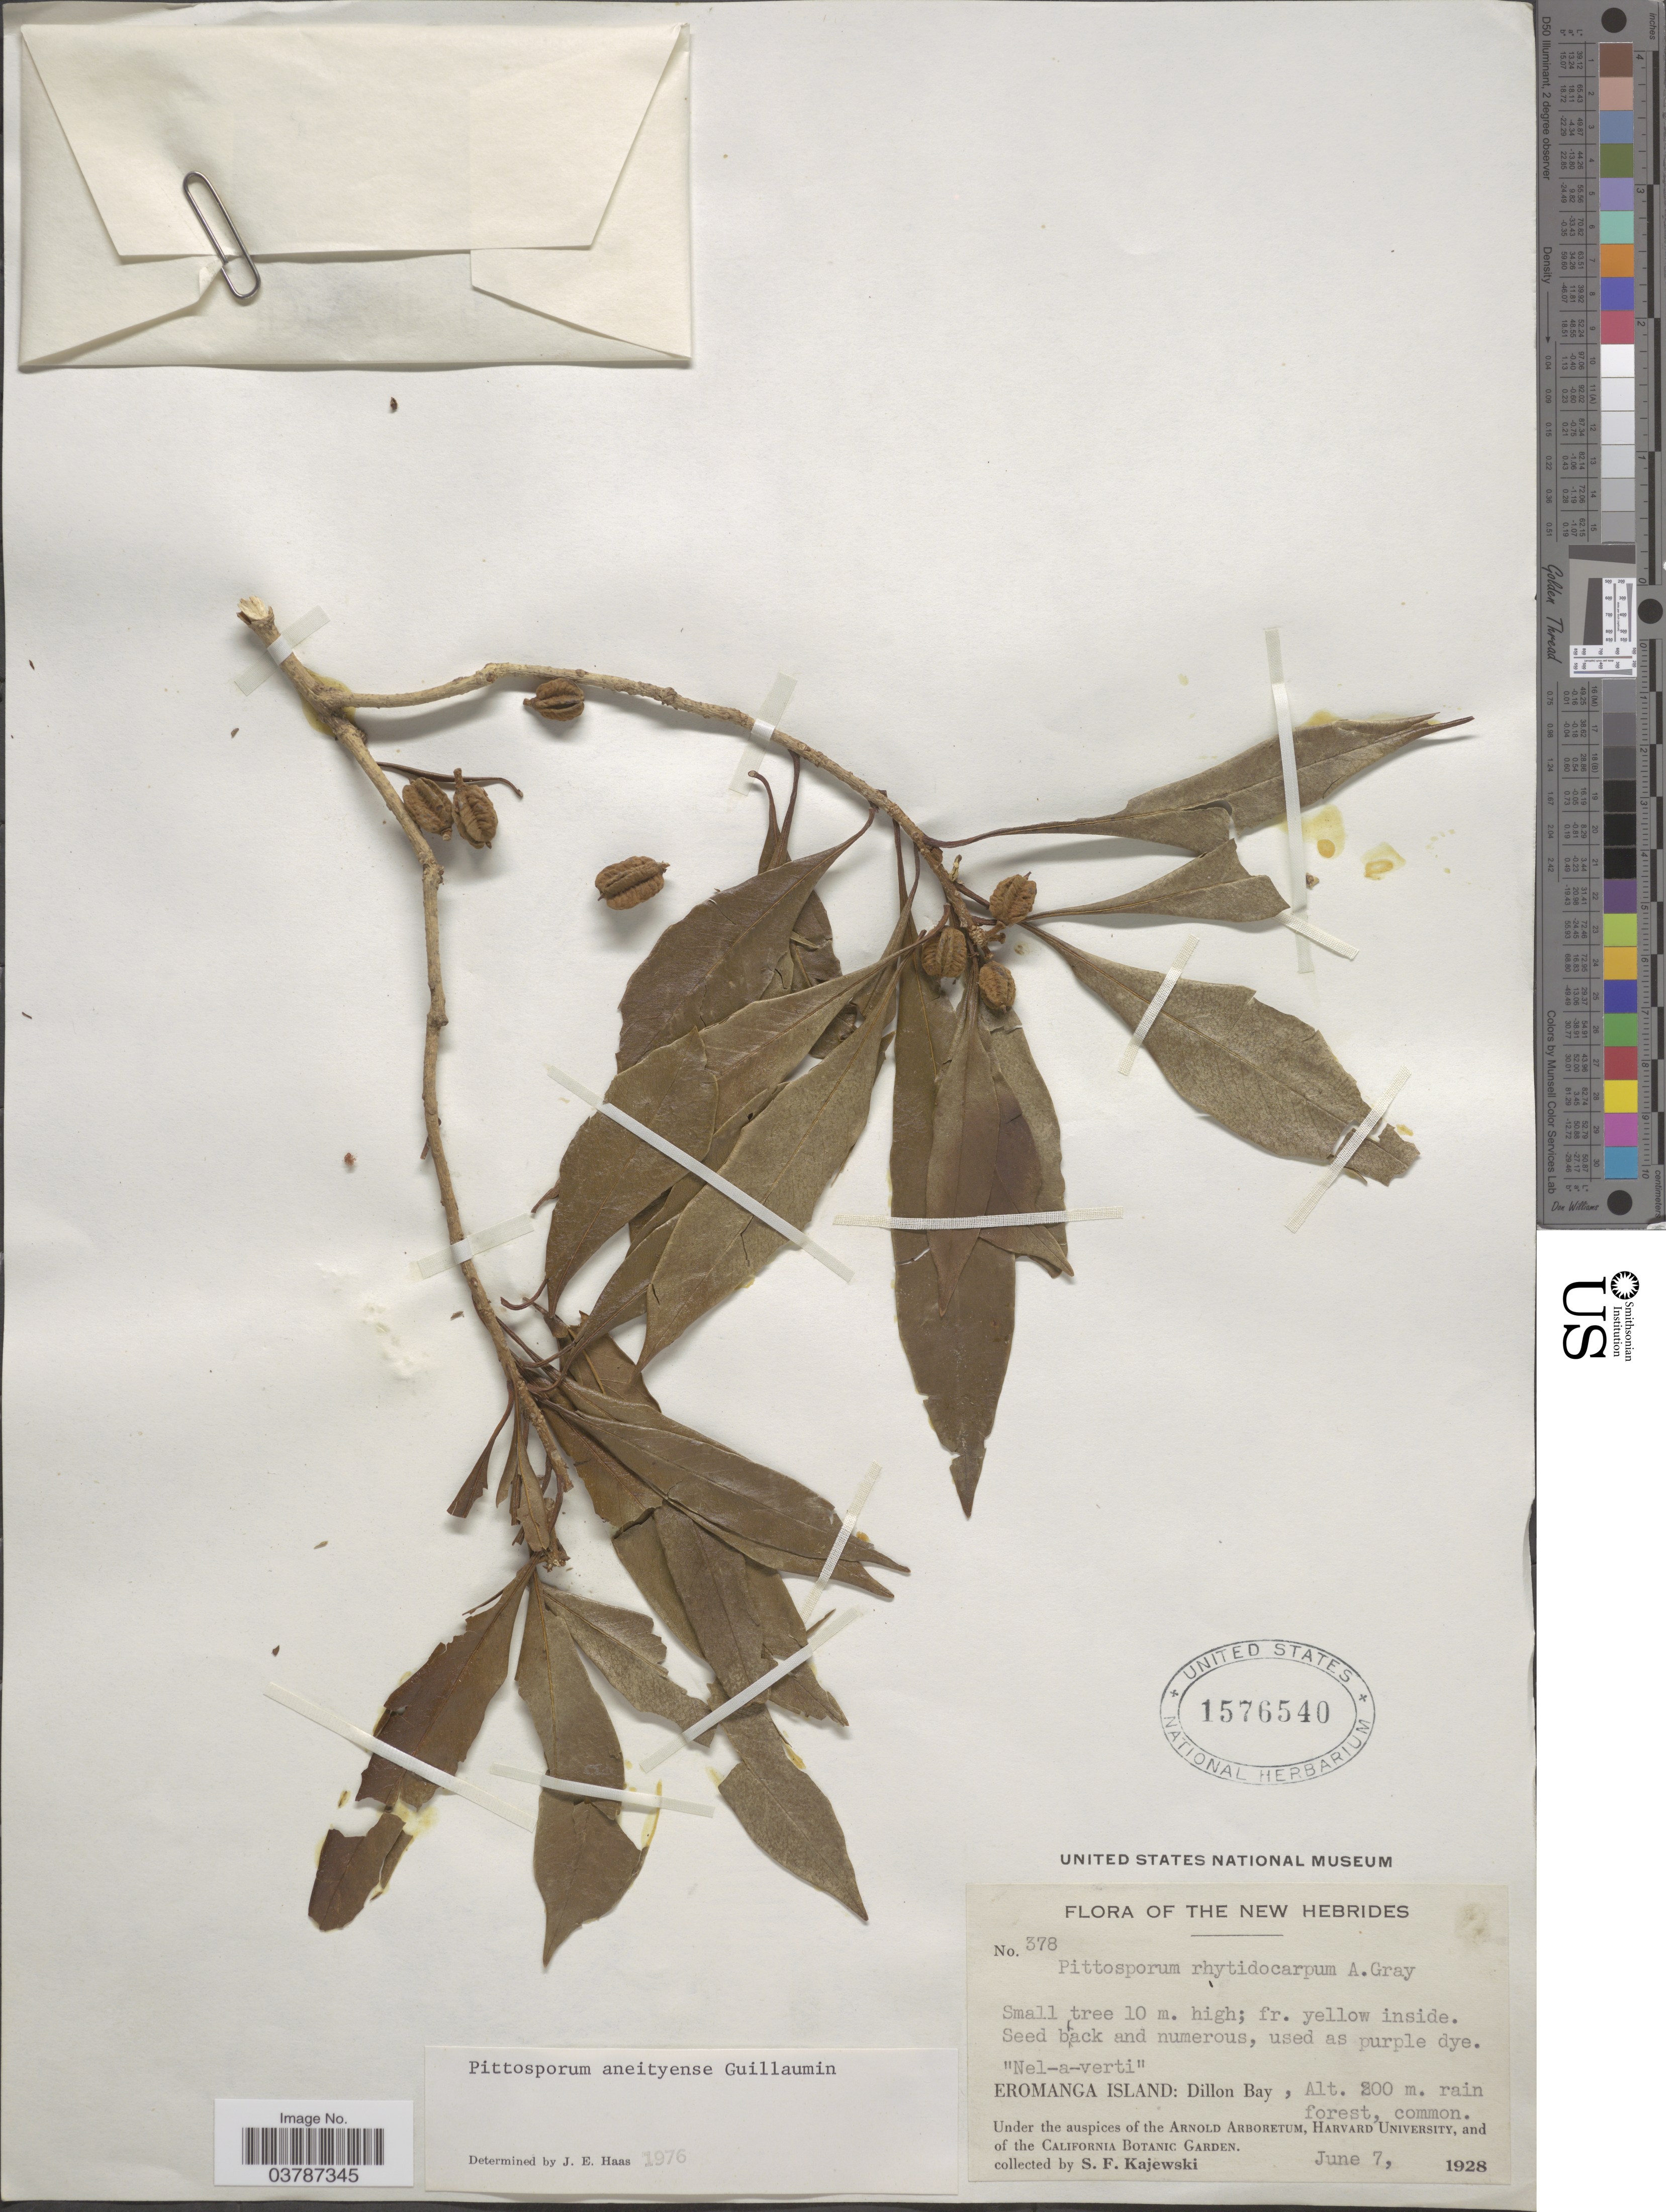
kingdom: Plantae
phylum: Tracheophyta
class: Magnoliopsida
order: Apiales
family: Pittosporaceae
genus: Pittosporum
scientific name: Pittosporum aneityense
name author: Guillaumin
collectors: S. Kajewski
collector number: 378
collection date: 1928-06-07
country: Vanuatu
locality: The New Hebrides. Eromanga Island: Dillon Bay.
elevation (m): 200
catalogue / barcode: US 1576540